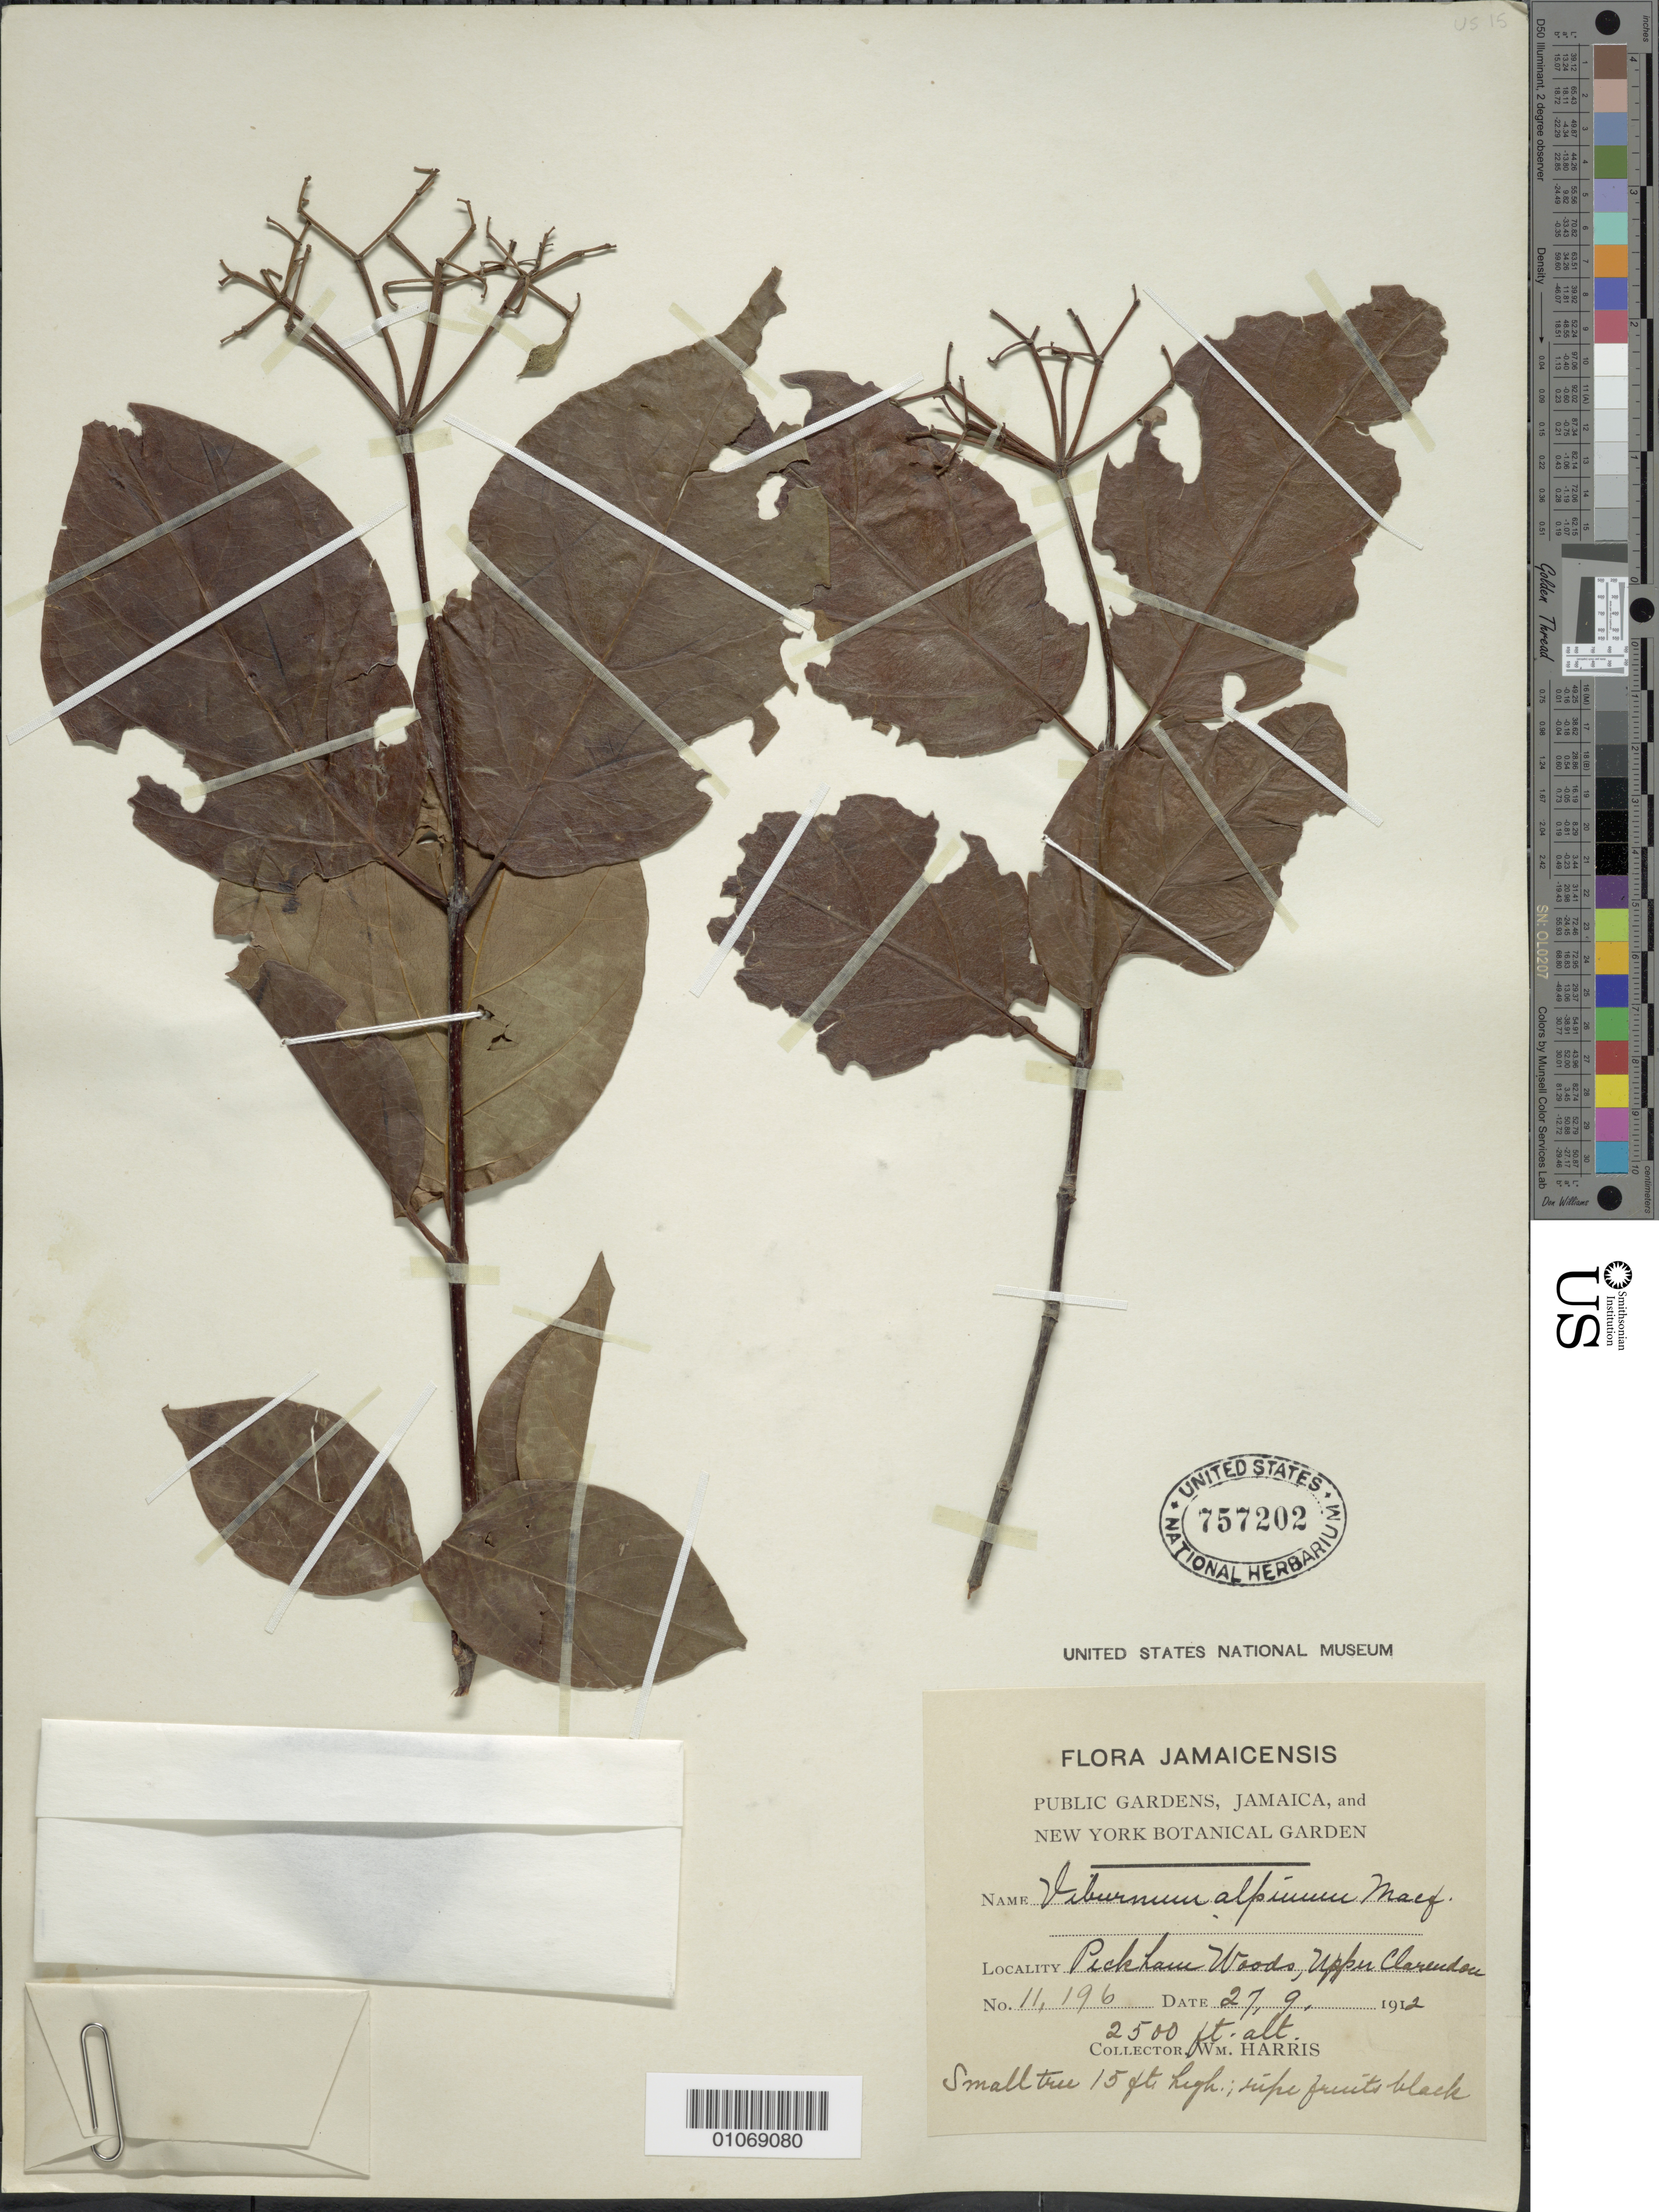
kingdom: Plantae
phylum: Tracheophyta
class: Magnoliopsida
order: Dipsacales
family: Viburnaceae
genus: Viburnum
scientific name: Viburnum alpinum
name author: Macfad. ex Britton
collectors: W. Harris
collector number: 11196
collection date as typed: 27 Sep 1912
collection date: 1912-09-27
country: Jamaica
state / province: Clarendon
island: Jamaica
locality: Peckham Woods, Upper Clarendon.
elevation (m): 762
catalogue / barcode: US 757202